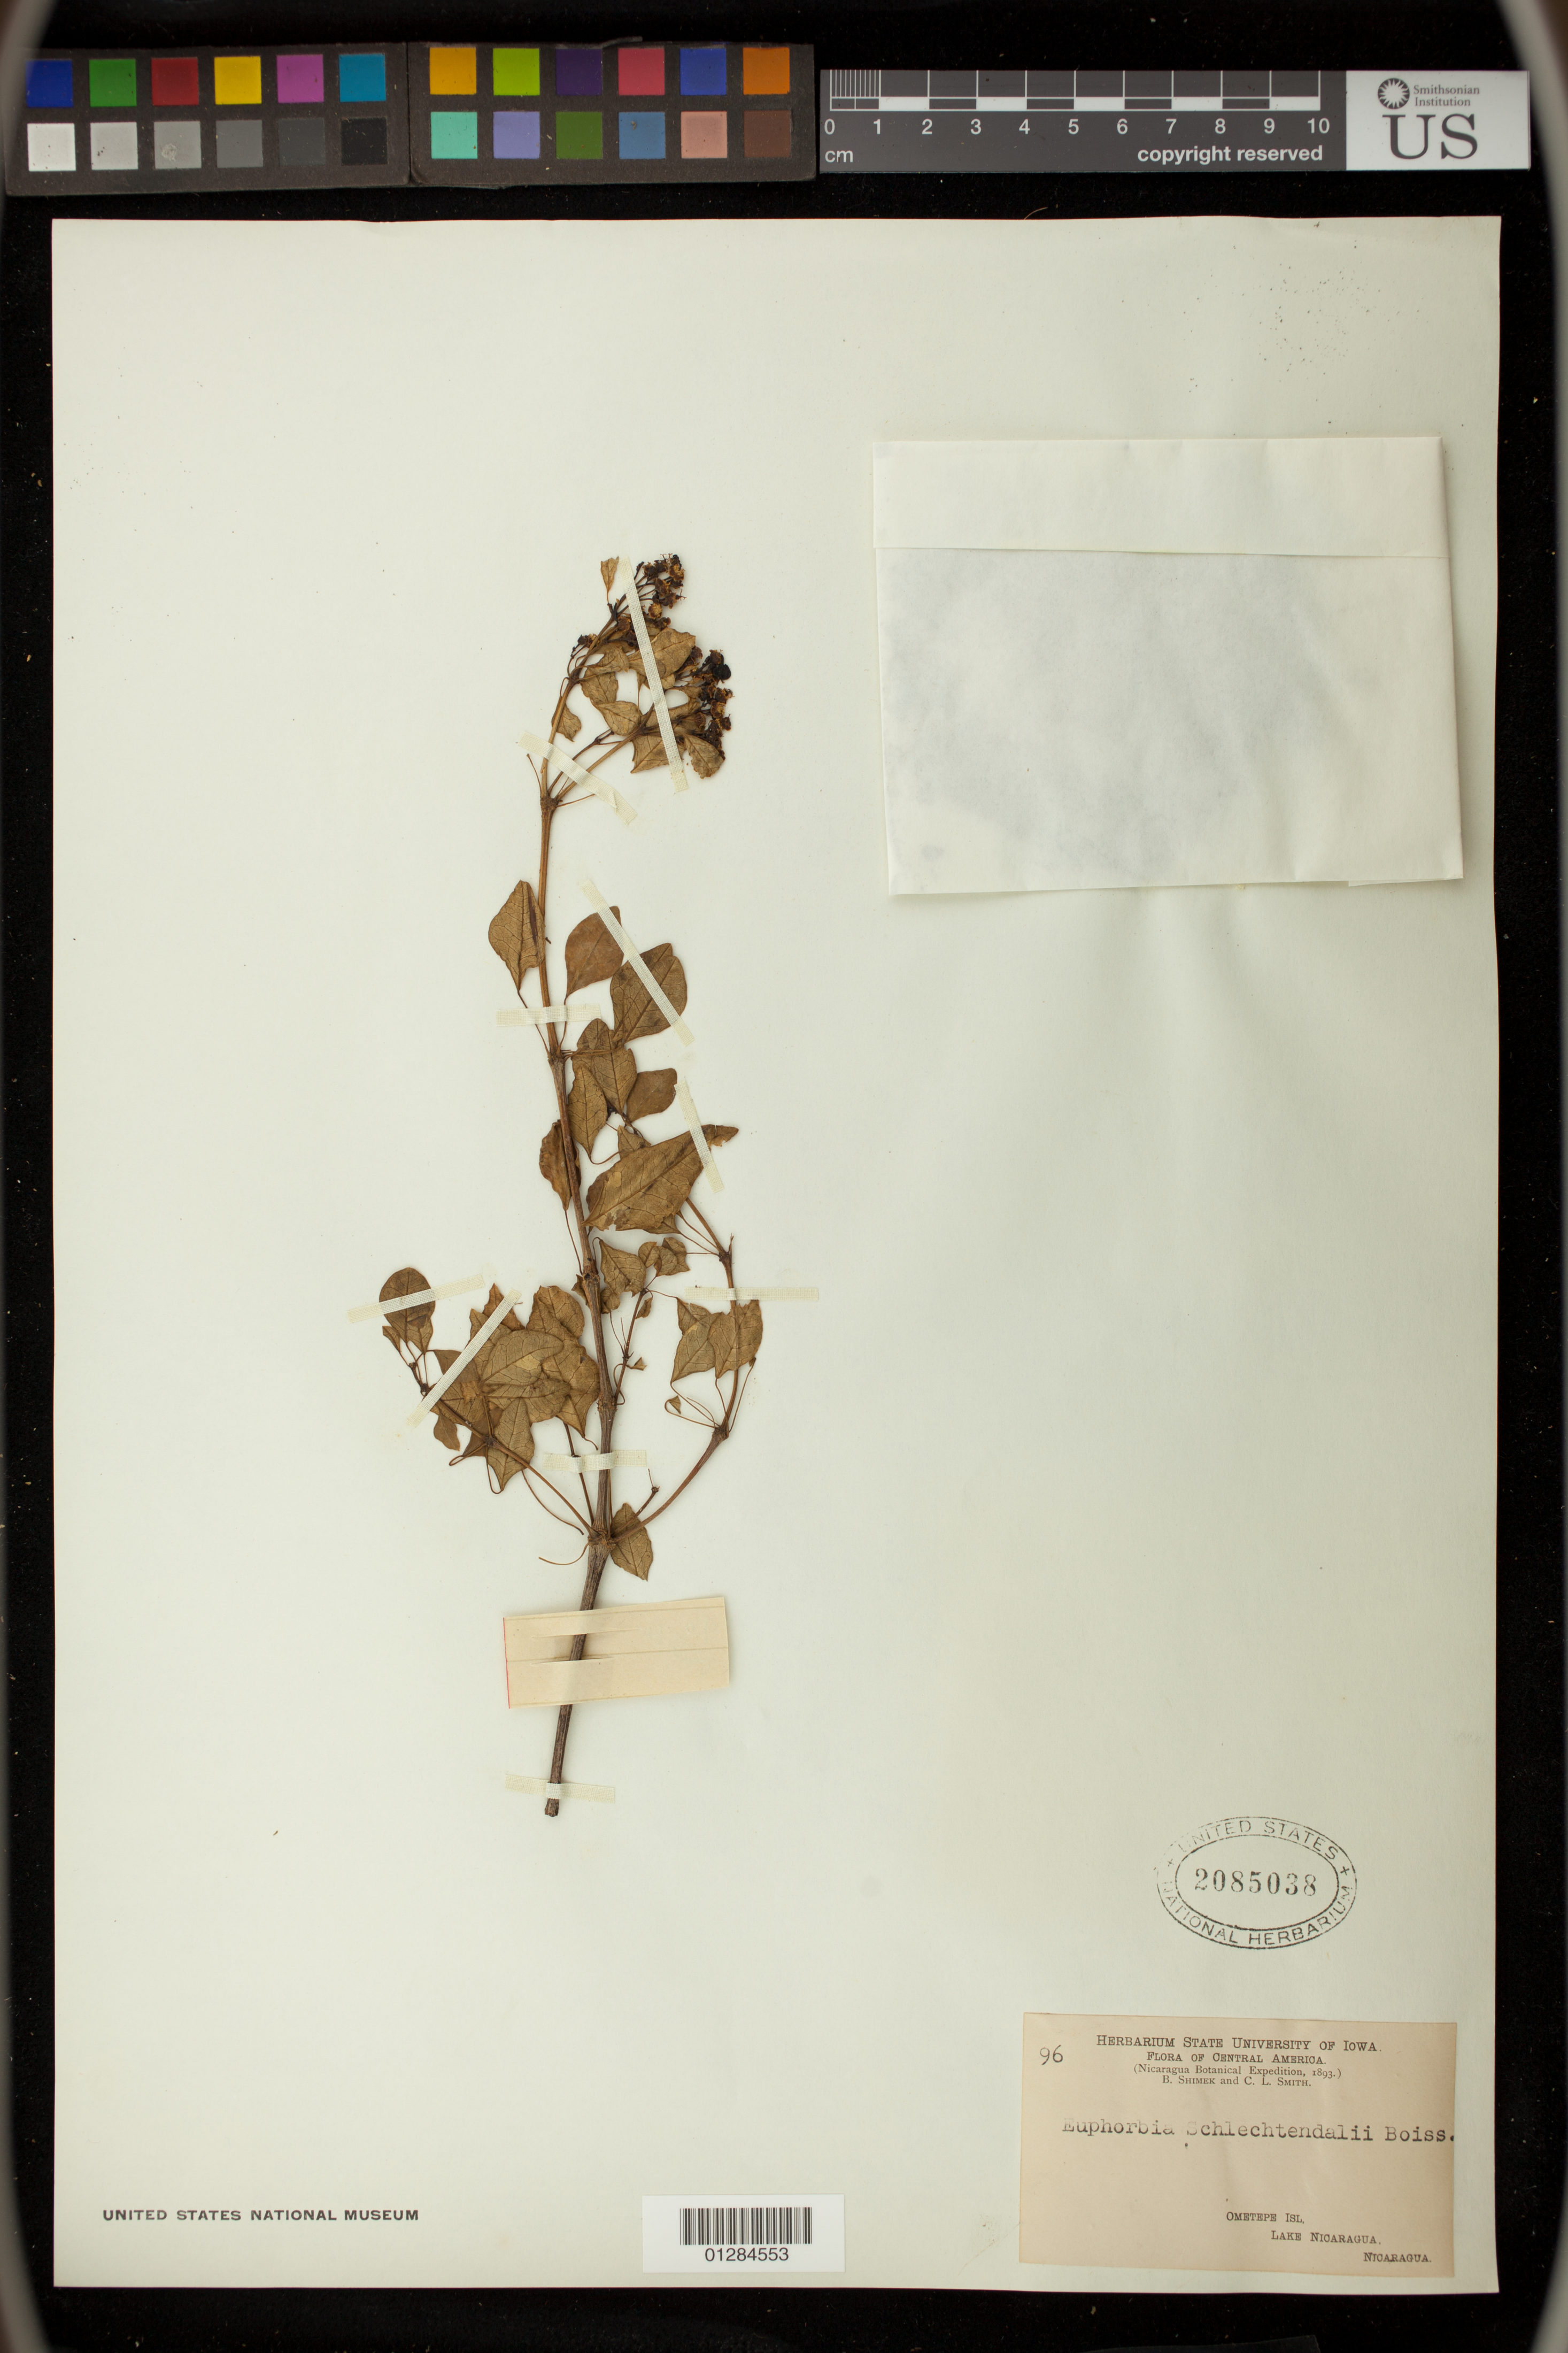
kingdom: Plantae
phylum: Tracheophyta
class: Magnoliopsida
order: Malpighiales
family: Euphorbiaceae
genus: Euphorbia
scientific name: Euphorbia schlechtendalii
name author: Boiss.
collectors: B. Shimek & C. L. Smith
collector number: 96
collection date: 1893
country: Nicaragua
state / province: Rivas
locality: Ometepe Island, Lake Nicaragua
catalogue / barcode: US 2085038